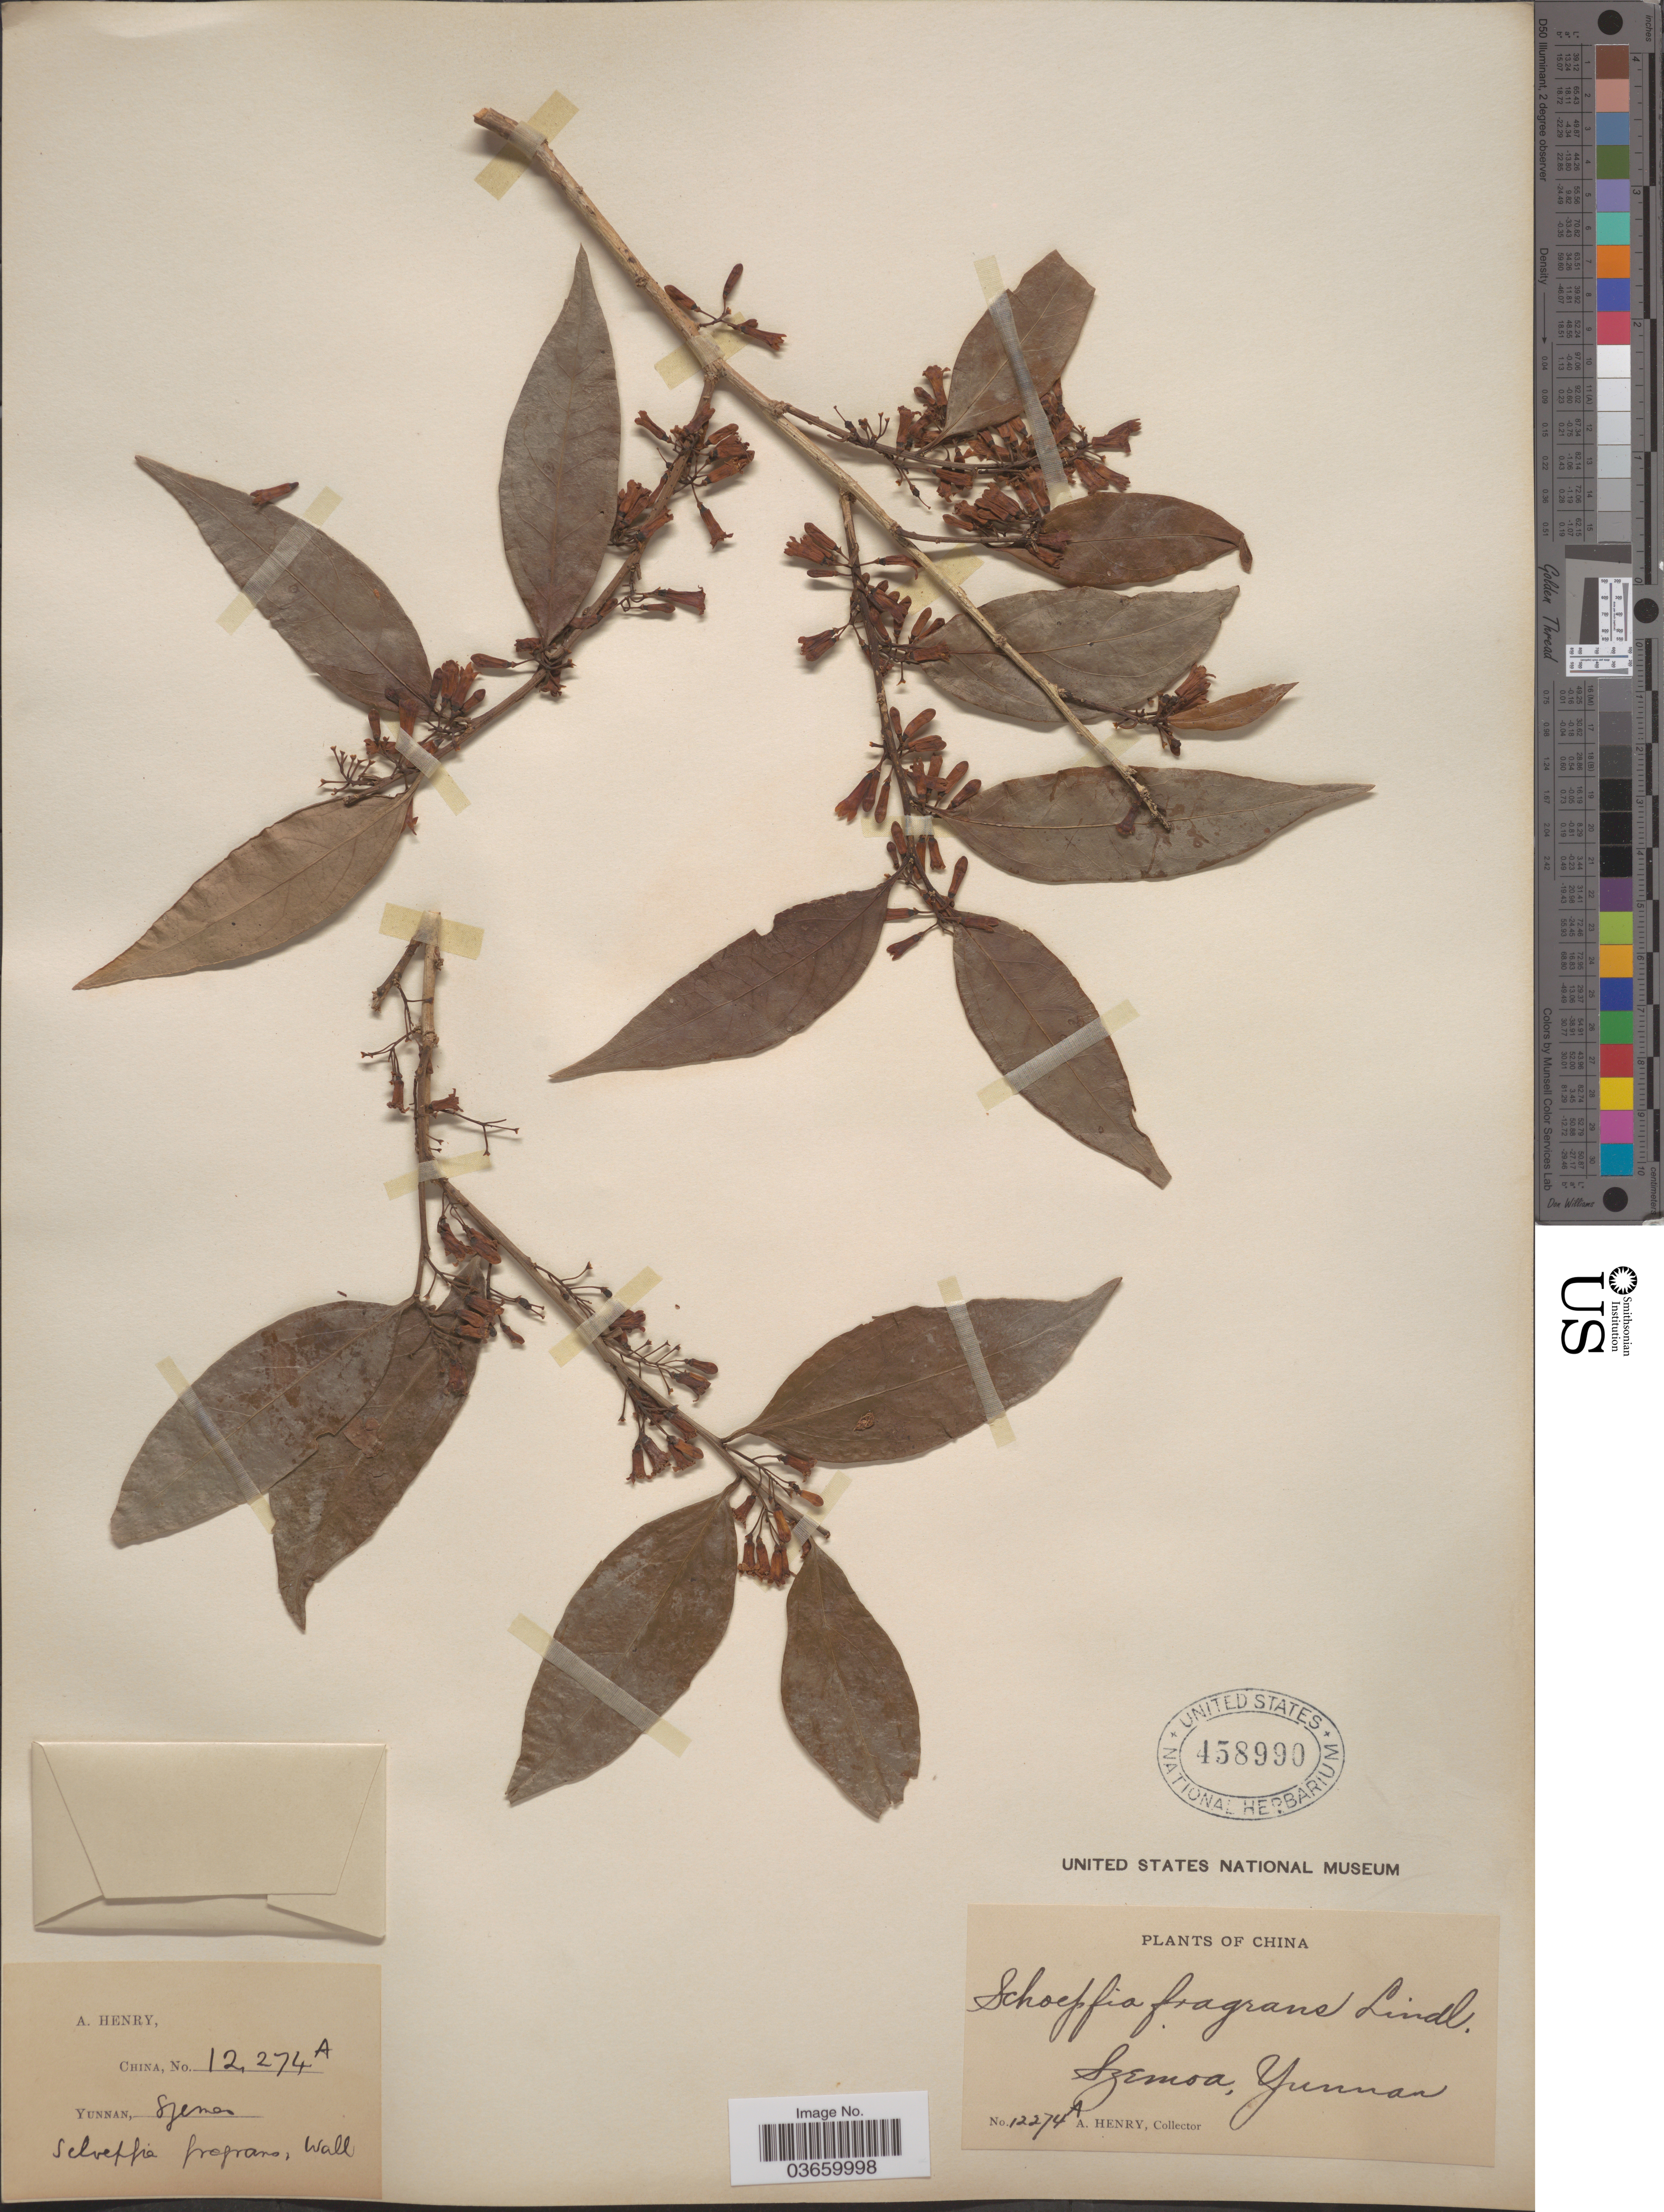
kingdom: Plantae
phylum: Tracheophyta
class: Magnoliopsida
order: Santalales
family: Schoepfiaceae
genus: Schoepfia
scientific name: Schoepfia fragrans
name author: Wall.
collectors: A. Henry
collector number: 12274 A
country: China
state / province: Yunnan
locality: Szemao.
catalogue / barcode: US 458990